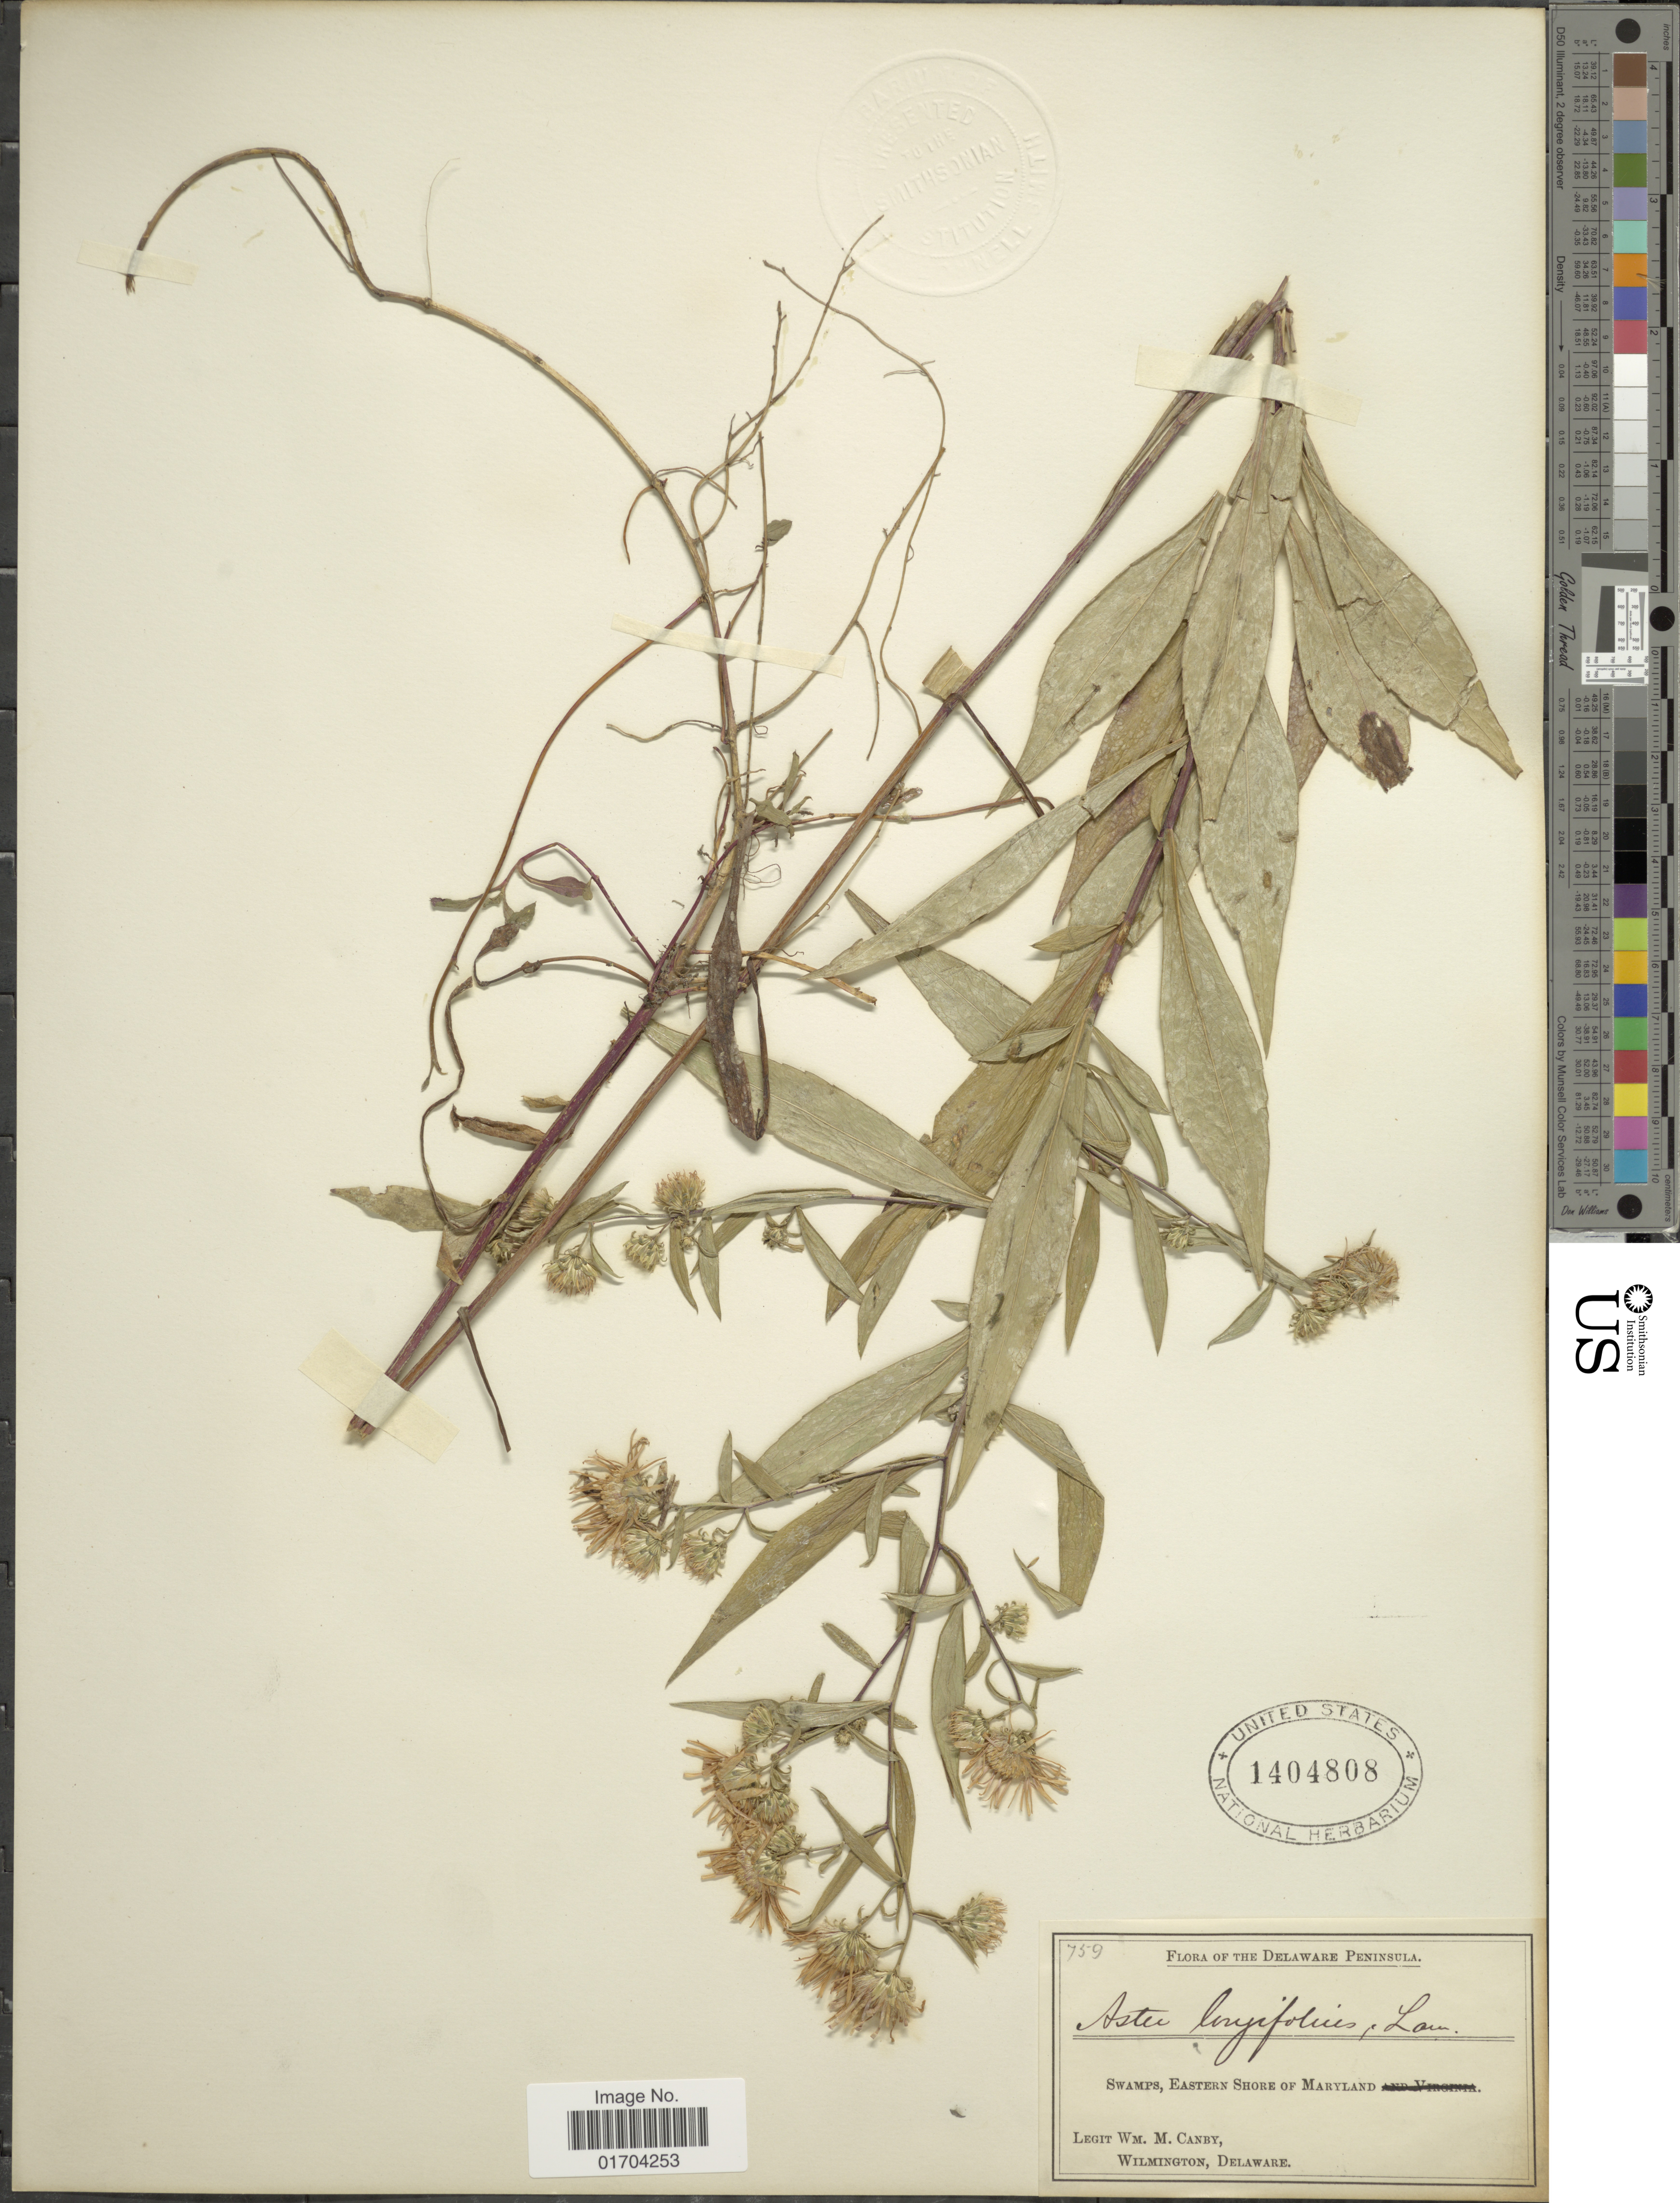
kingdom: Plantae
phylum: Tracheophyta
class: Magnoliopsida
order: Asterales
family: Asteraceae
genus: Symphyotrichum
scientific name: Symphyotrichum sp.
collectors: W. M. Canby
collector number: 759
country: United States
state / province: Maryland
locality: The Delaware Peninsula, swamps, Eastern Shore of Maryland.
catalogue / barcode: US 1404808